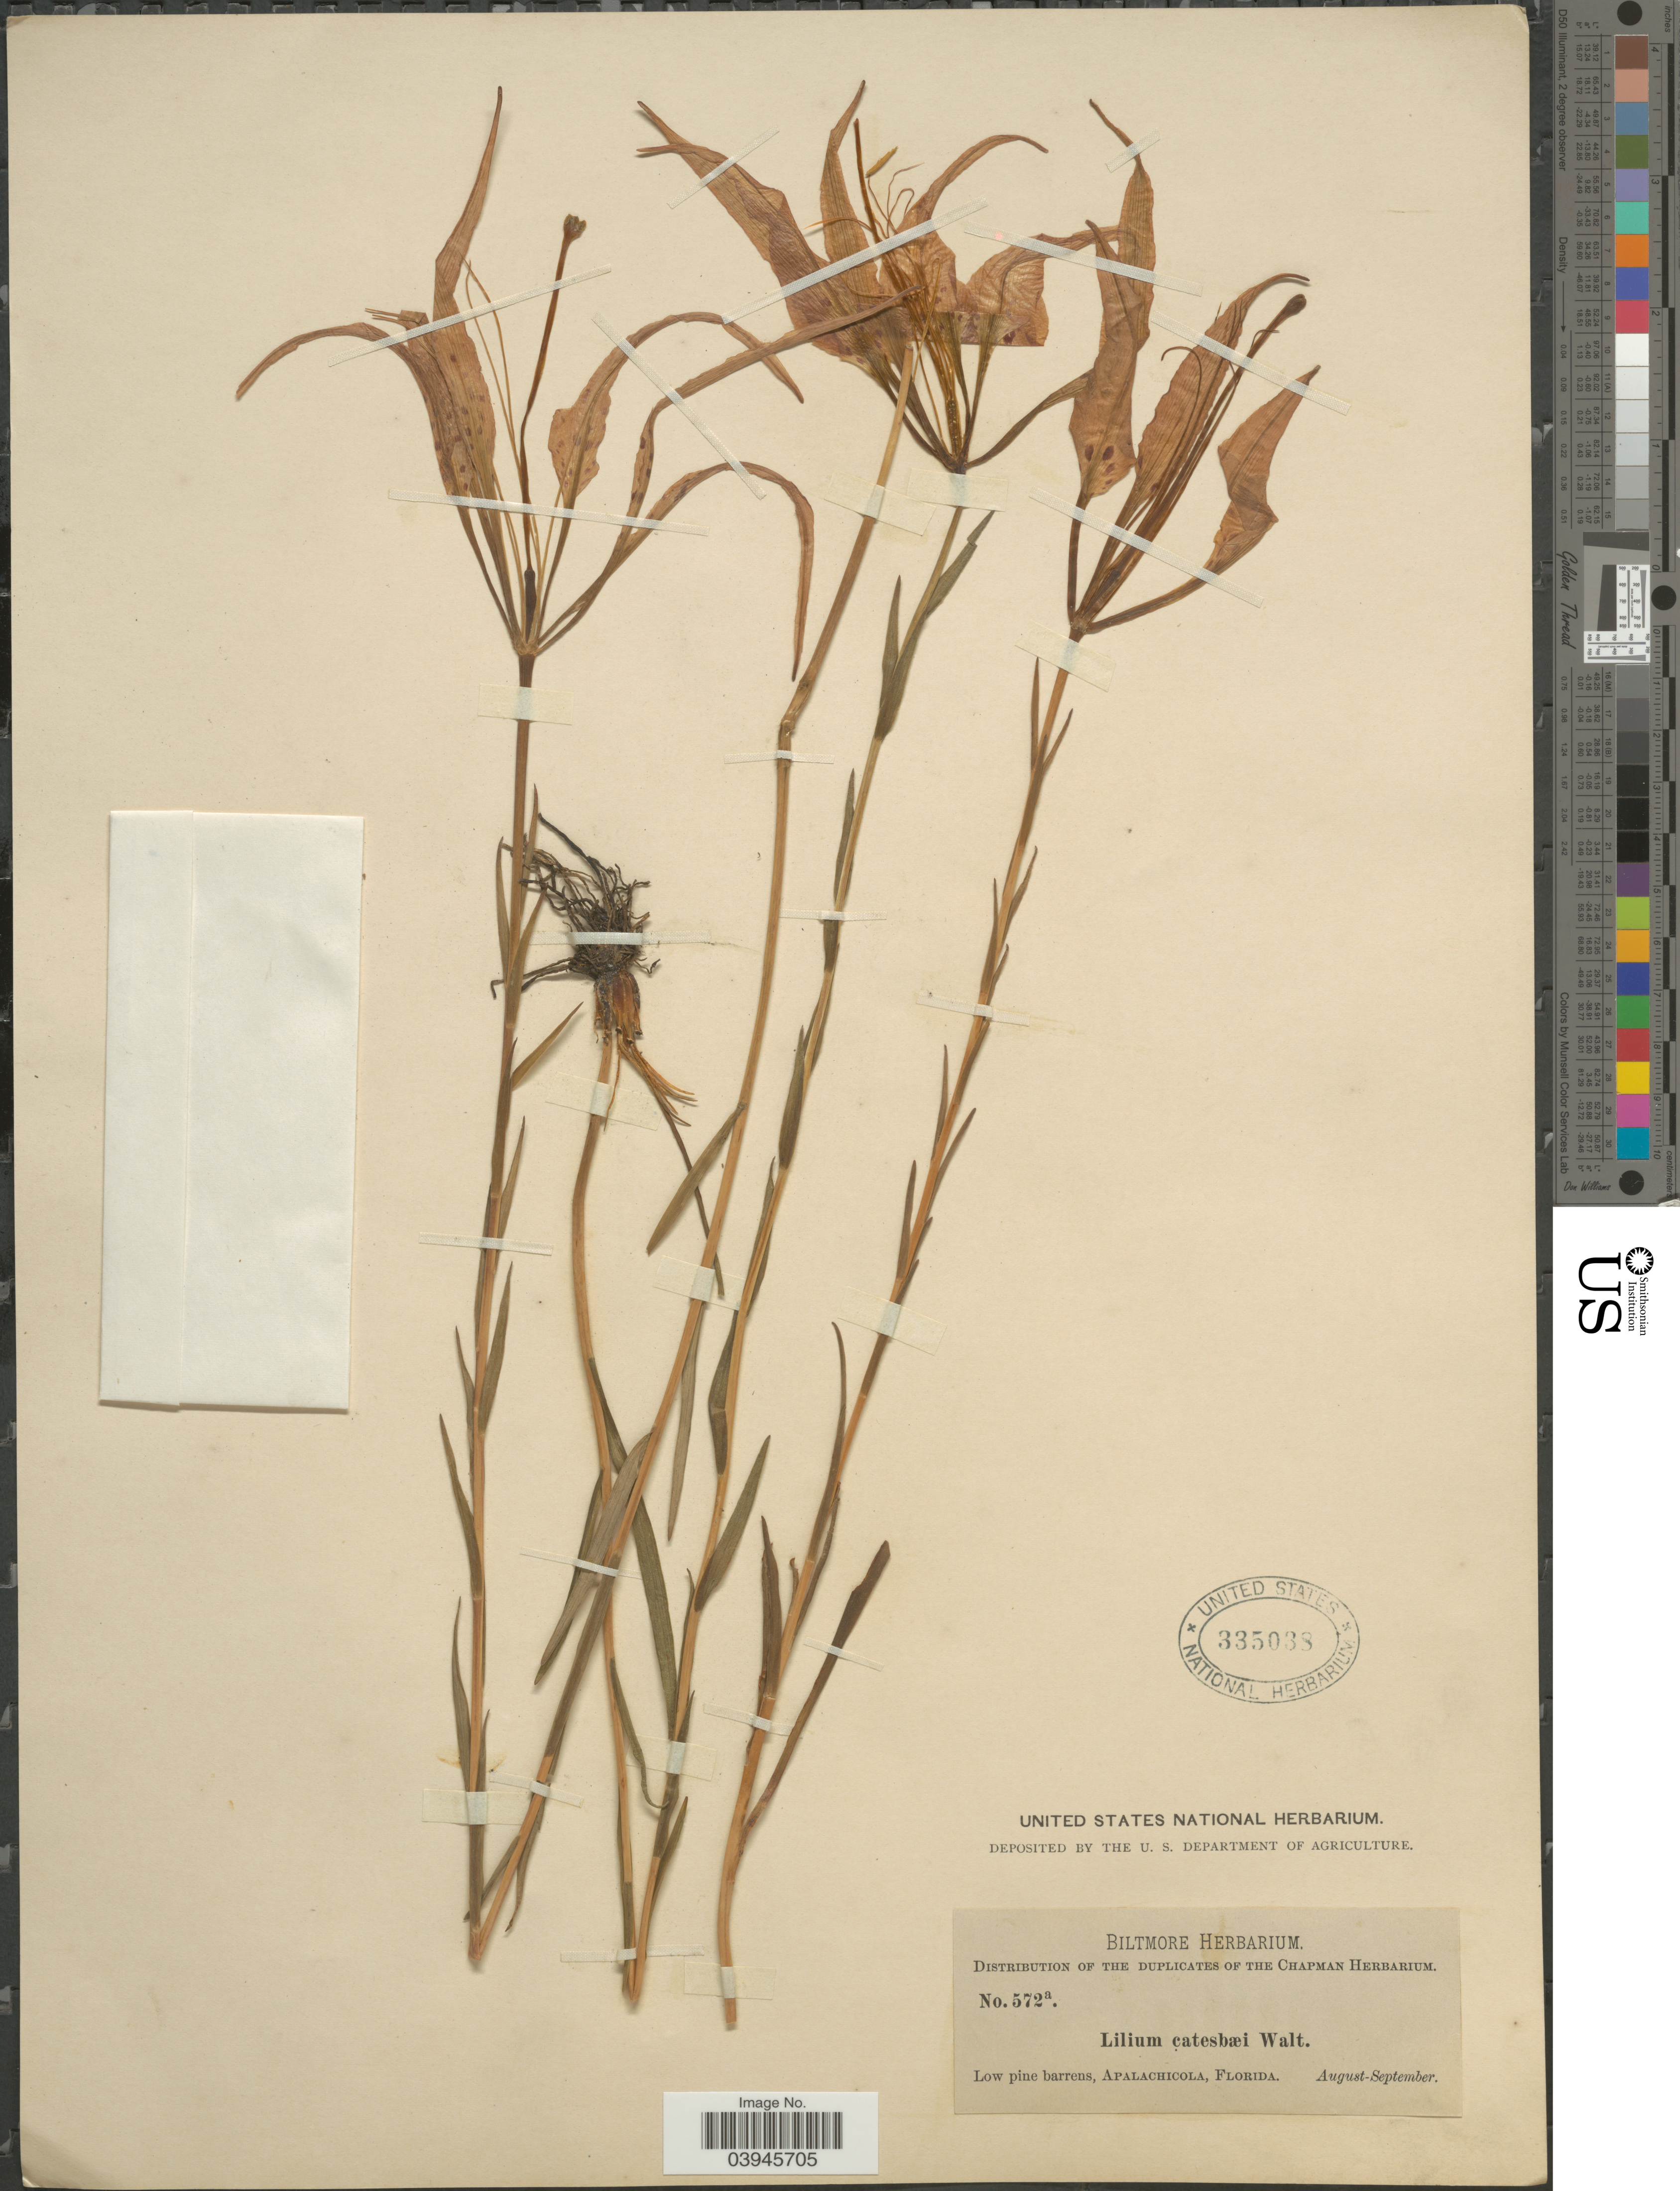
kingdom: Plantae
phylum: Tracheophyta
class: Liliopsida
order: Liliales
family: Liliaceae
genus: Lilium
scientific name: Lilium catesbaei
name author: Walter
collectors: ex herb. Biltmore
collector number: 572a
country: United States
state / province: Florida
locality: Low pine barrens, Apalachicola.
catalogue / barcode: US 335038